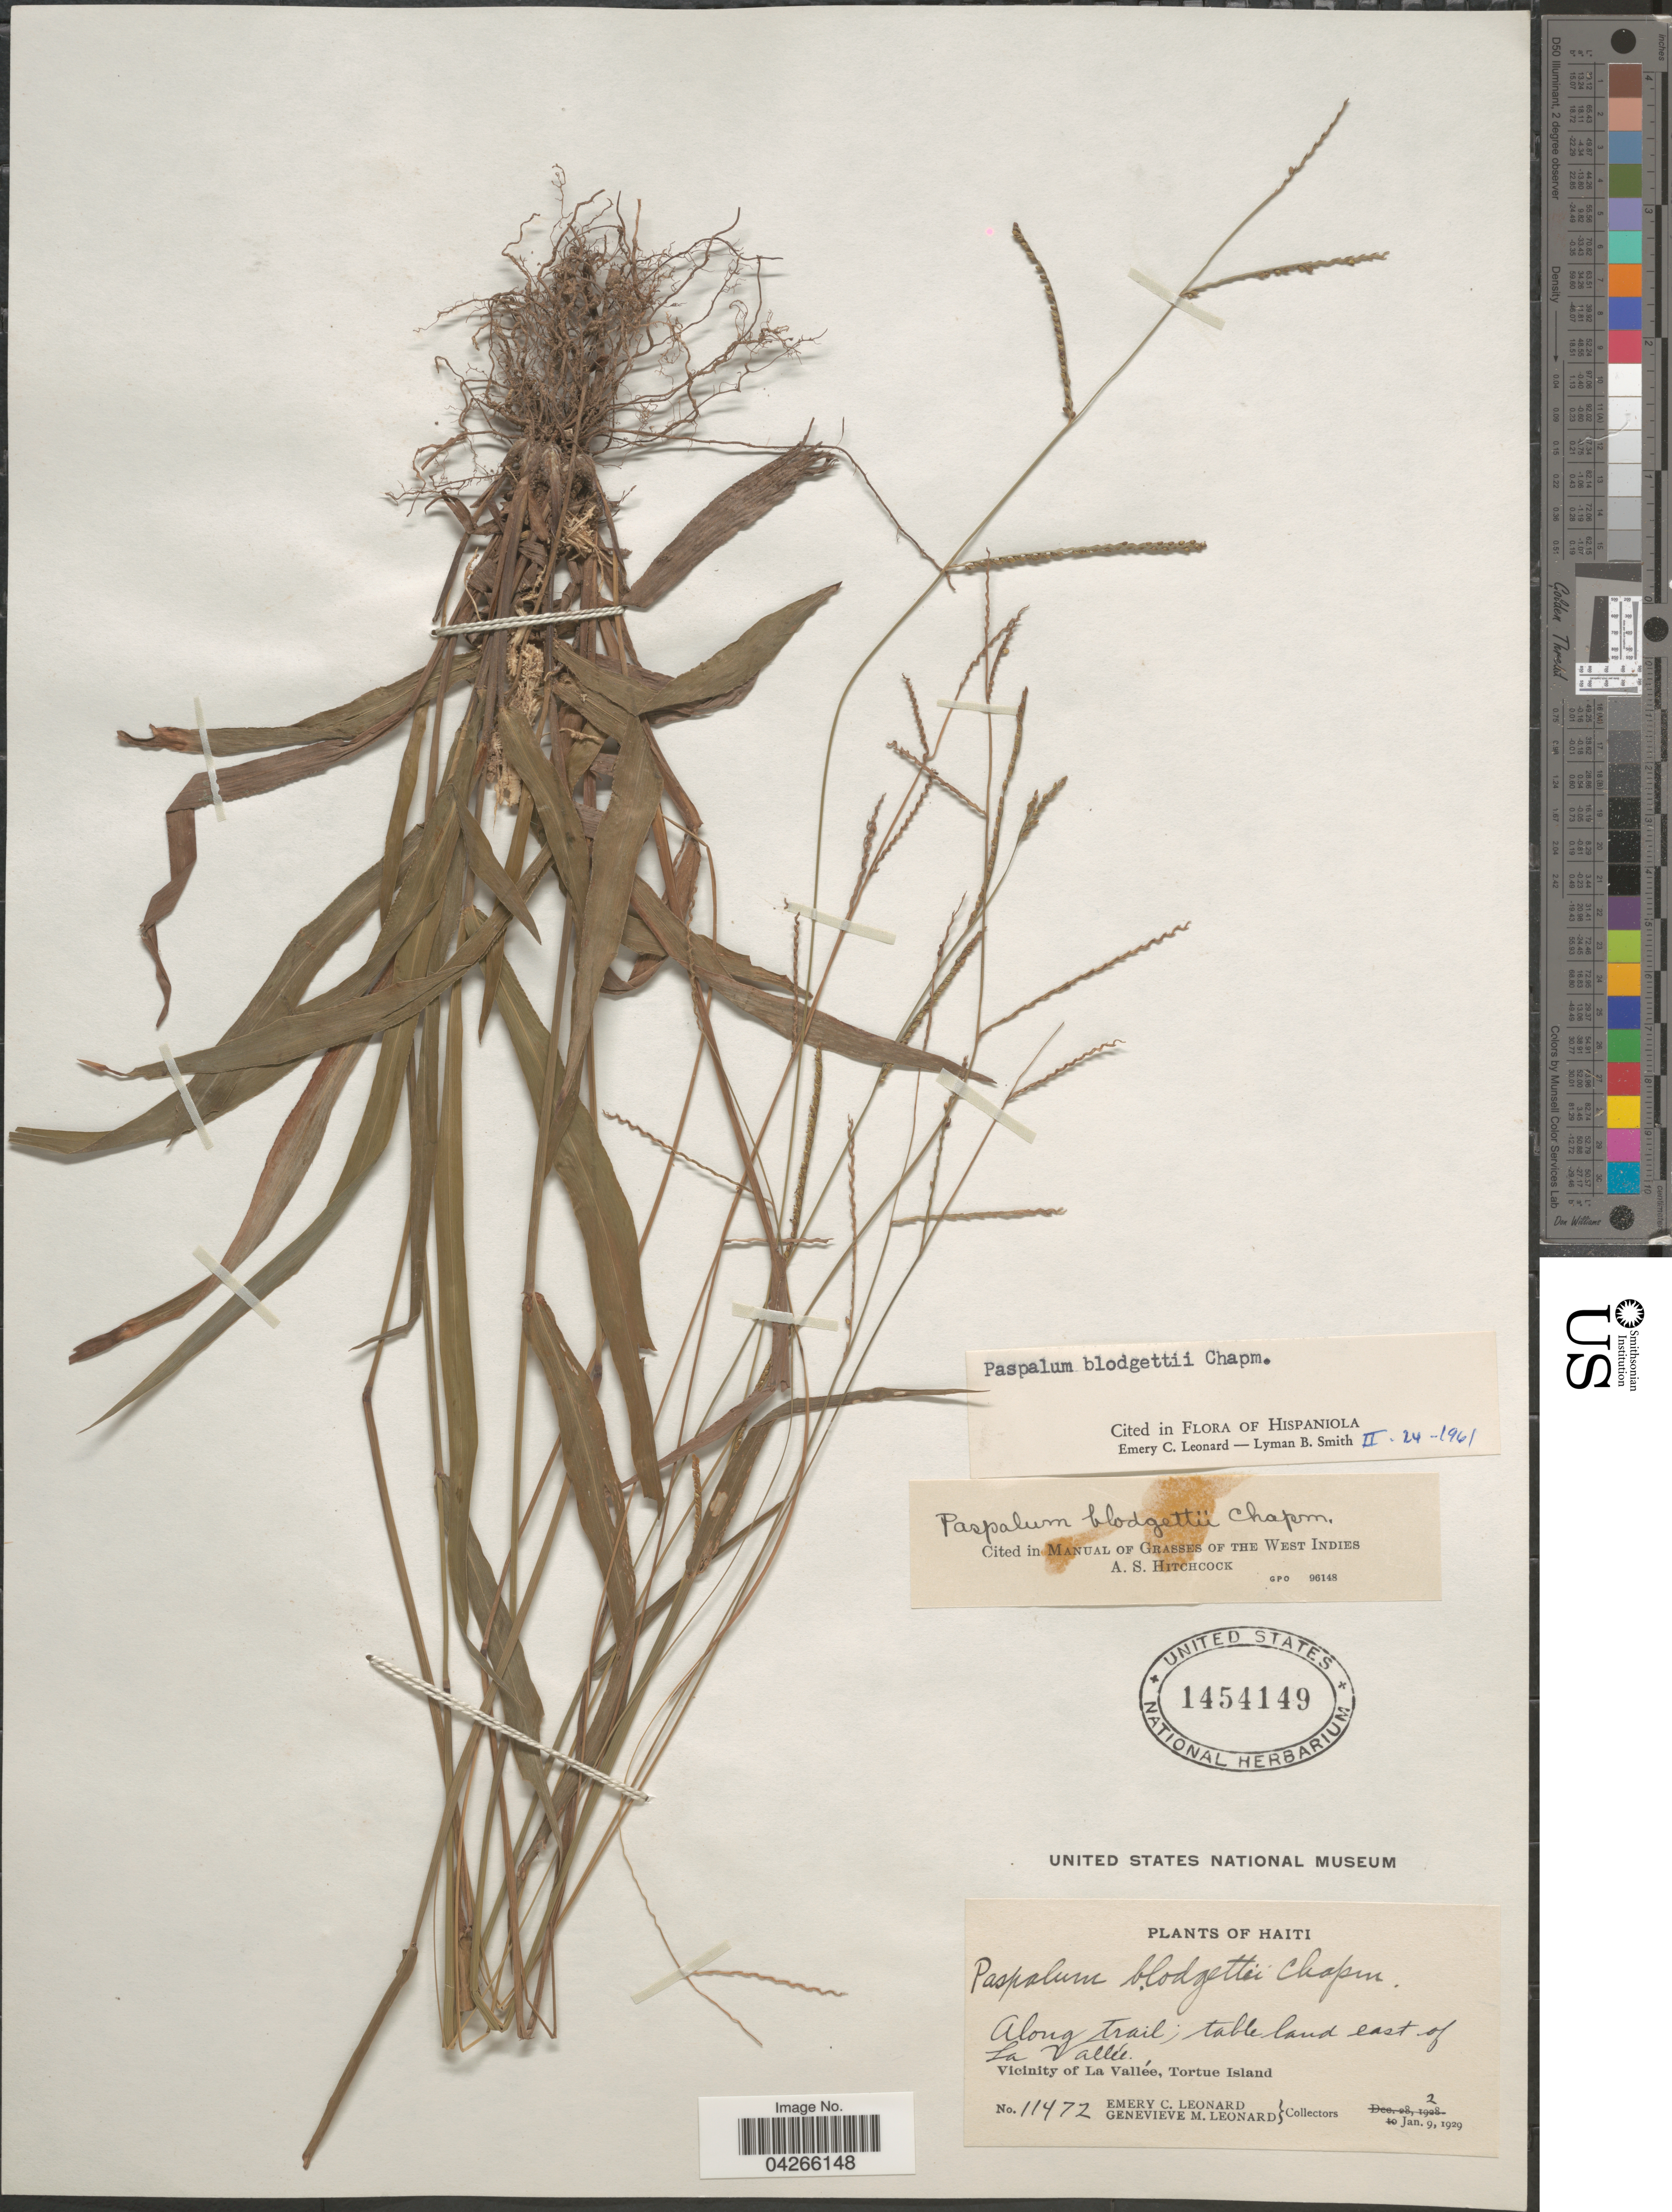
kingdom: Plantae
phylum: Tracheophyta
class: Liliopsida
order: Poales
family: Poaceae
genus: Paspalum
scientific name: Paspalum blodgettii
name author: Chapm.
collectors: E. C. Leonard & G. M. Leonard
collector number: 11472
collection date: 1929-01-02/1929-01-09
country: Haiti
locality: Along trail; tableland east of La Vallée. Vicinity of La Vallée, Tortue Island.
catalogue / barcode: US 1454149